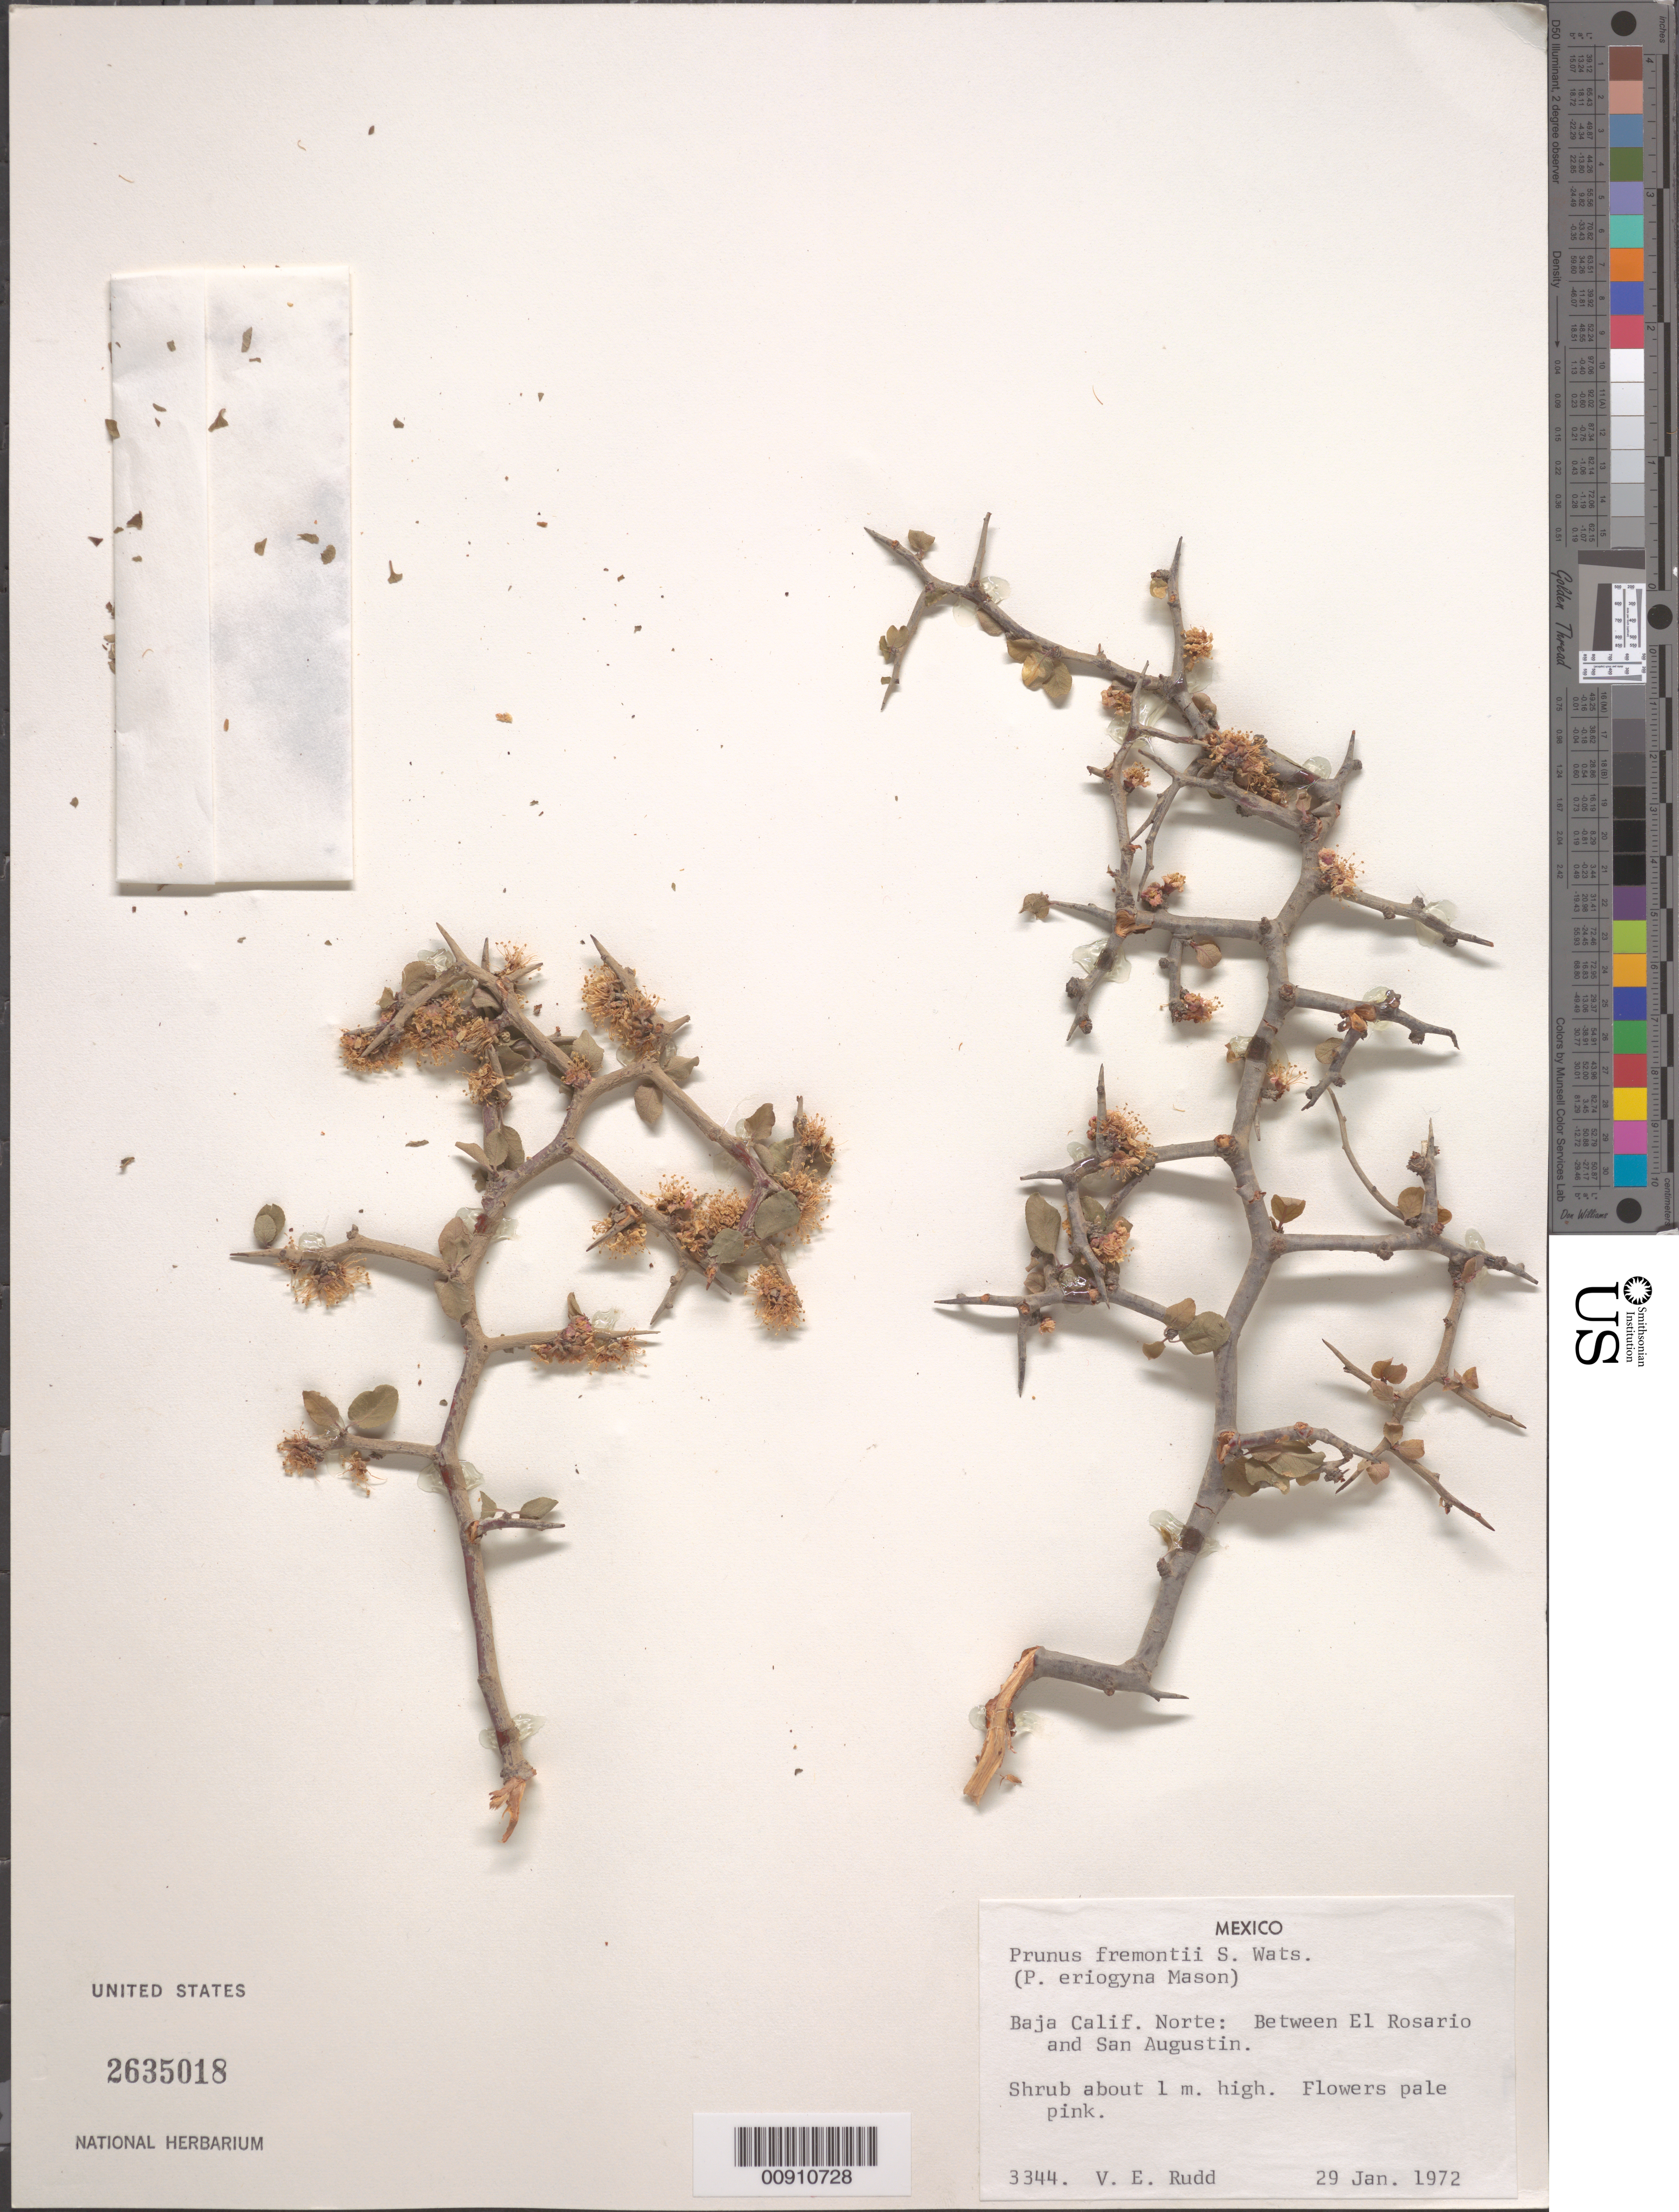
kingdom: Plantae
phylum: Tracheophyta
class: Magnoliopsida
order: Rosales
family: Rosaceae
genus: Prunus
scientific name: Prunus fremontii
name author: S. Watson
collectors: V. E. Rudd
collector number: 3344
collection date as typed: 29 Jan 1972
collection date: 1972-01-29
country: Mexico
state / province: Baja California Norte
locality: Baja California Norte: Between El Rosario and San Augustin.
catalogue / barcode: US 2635018